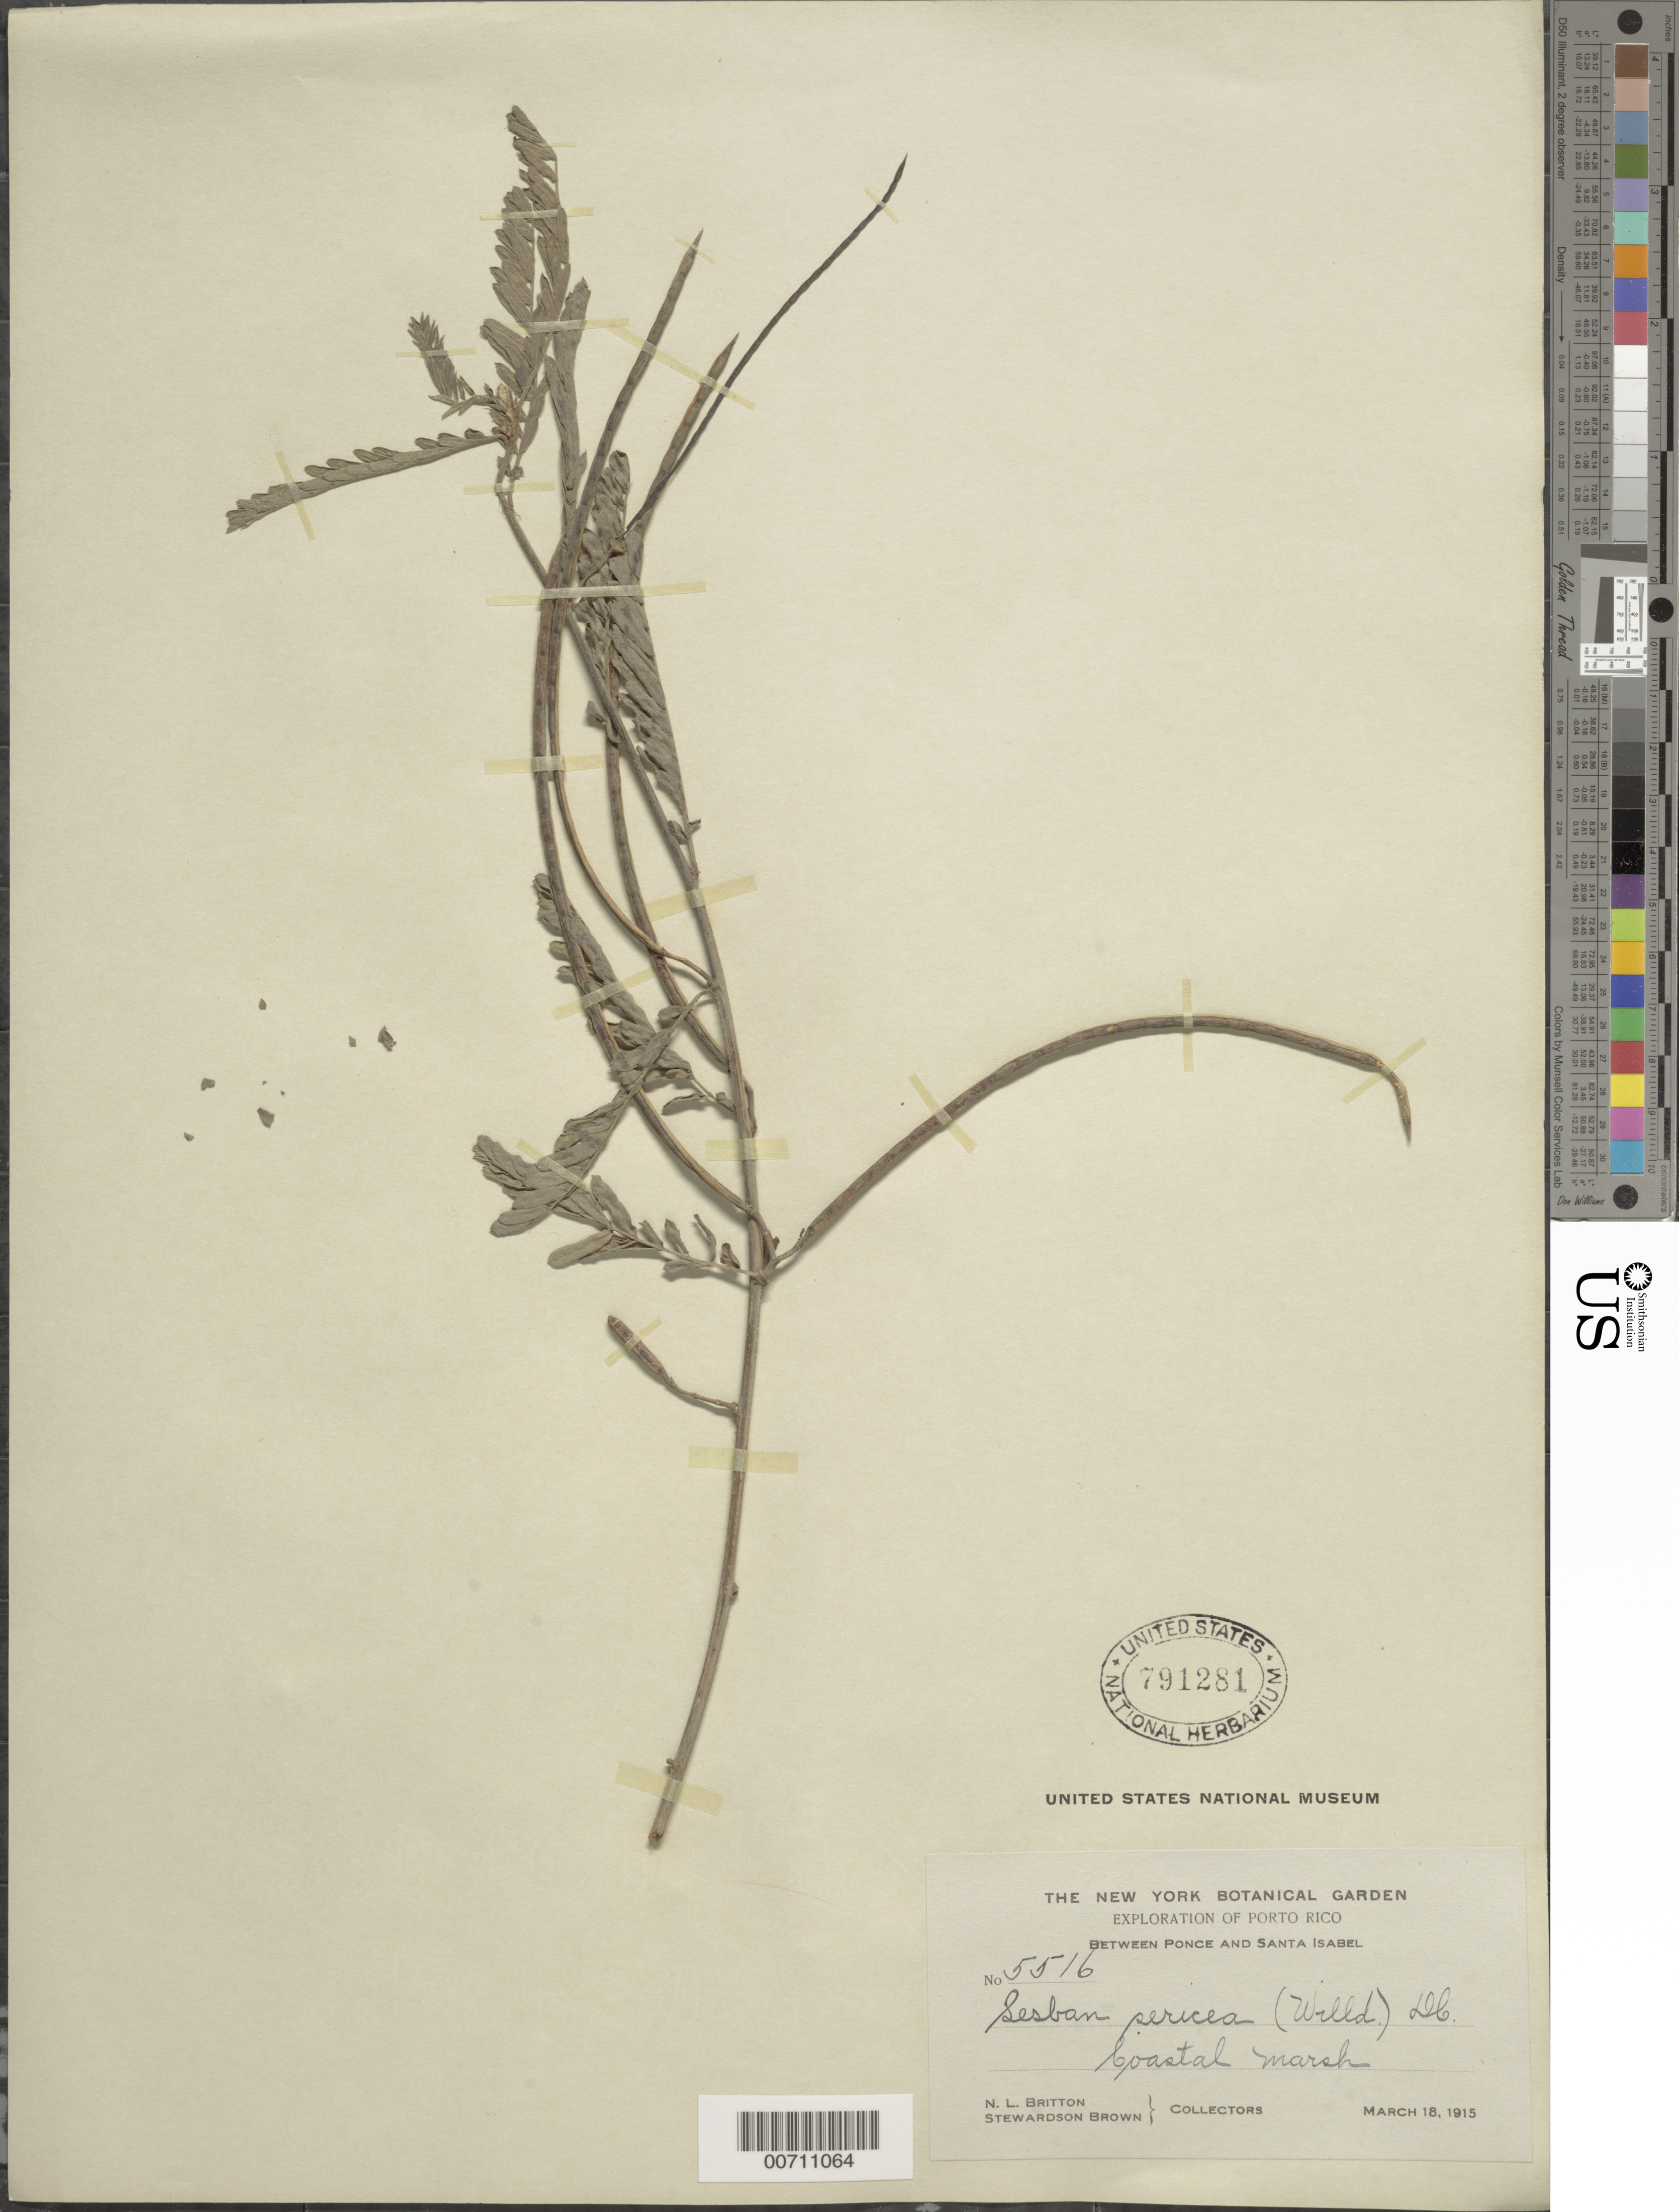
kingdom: Plantae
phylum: Tracheophyta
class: Magnoliopsida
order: Fabales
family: Fabaceae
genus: Sesbania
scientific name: Sesbania sericea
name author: (Willd.) Link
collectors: N. Britton & S. Brown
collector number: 5516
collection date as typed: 18 Mar 1915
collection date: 1915-03-18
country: Puerto Rico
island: Vieques Island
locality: Ponce and Santa Isabel, btw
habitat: Coastal marsh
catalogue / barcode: US 791281